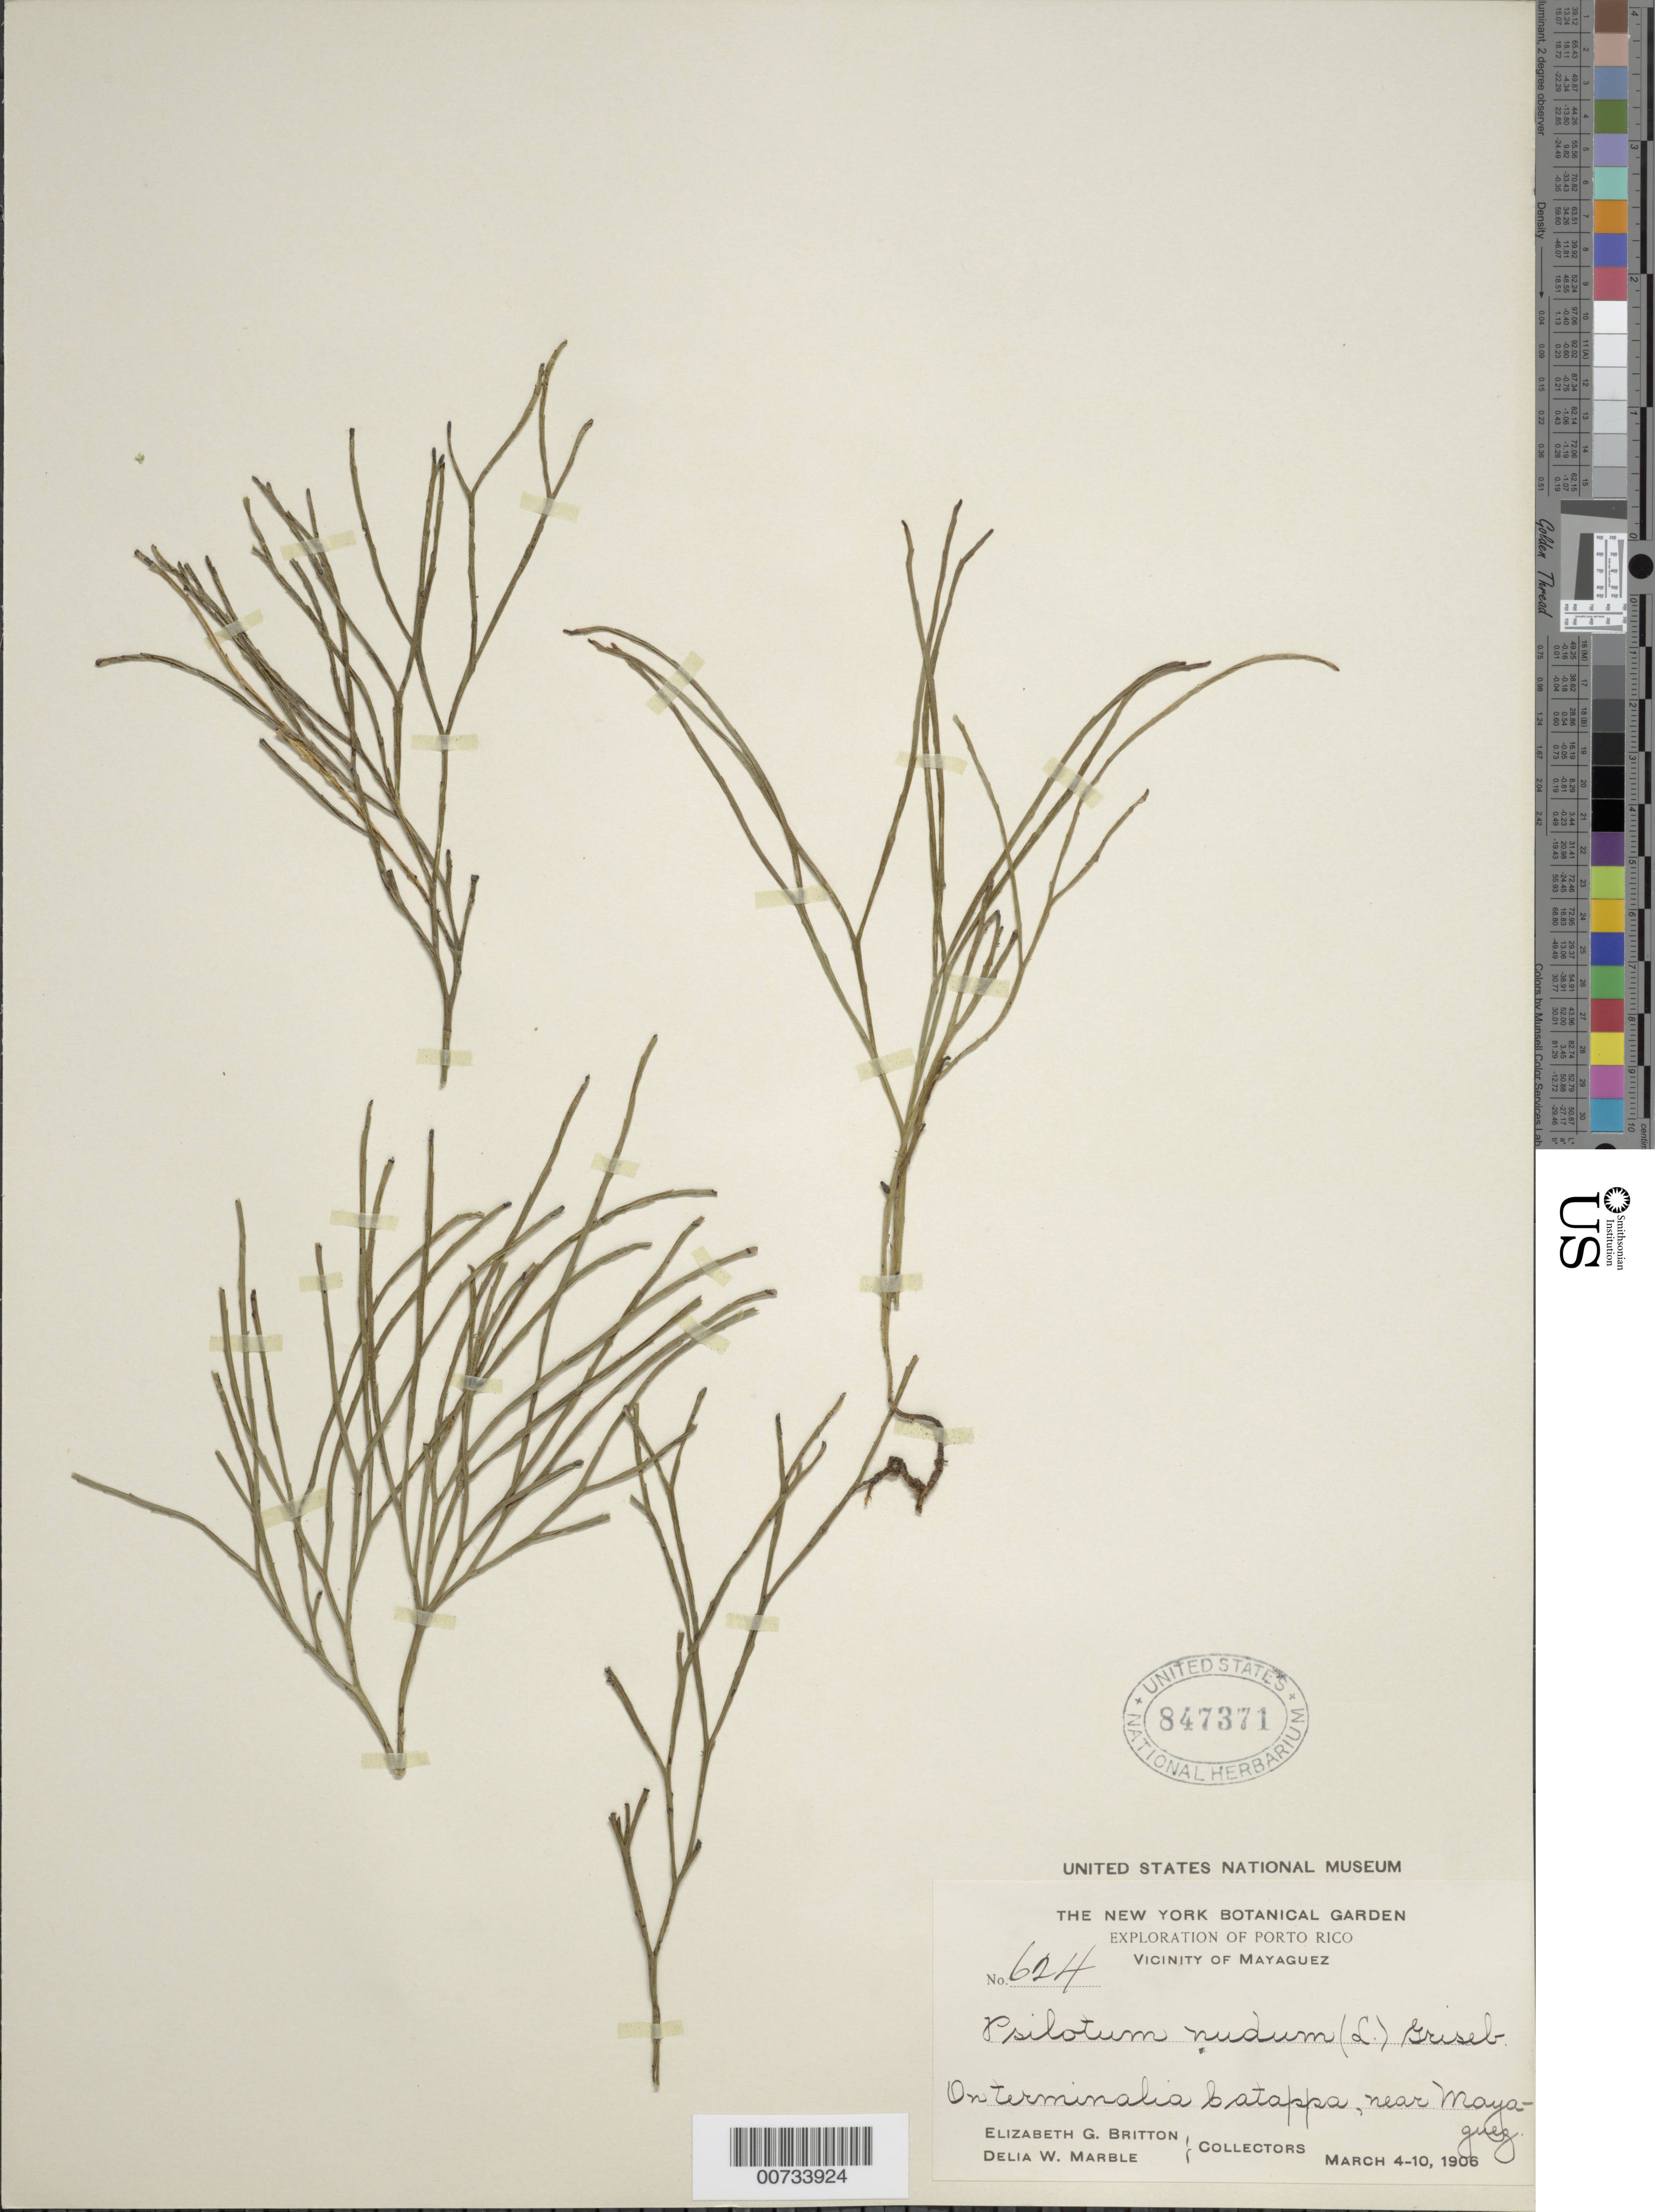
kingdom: Plantae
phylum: Tracheophyta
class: Polypodiopsida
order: Psilotales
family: Psilotaceae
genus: Psilotum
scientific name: Psilotum nudum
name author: (L.) P. Beauv.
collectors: E. G. Britton & D. W. Marble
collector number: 624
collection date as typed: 04 Mar 1906 to 10 Mar 1906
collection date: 1906-03-04/1906-03-10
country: Puerto Rico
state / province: Mayagüez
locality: Mayaguez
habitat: On Terminalia batappa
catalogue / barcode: US 847371